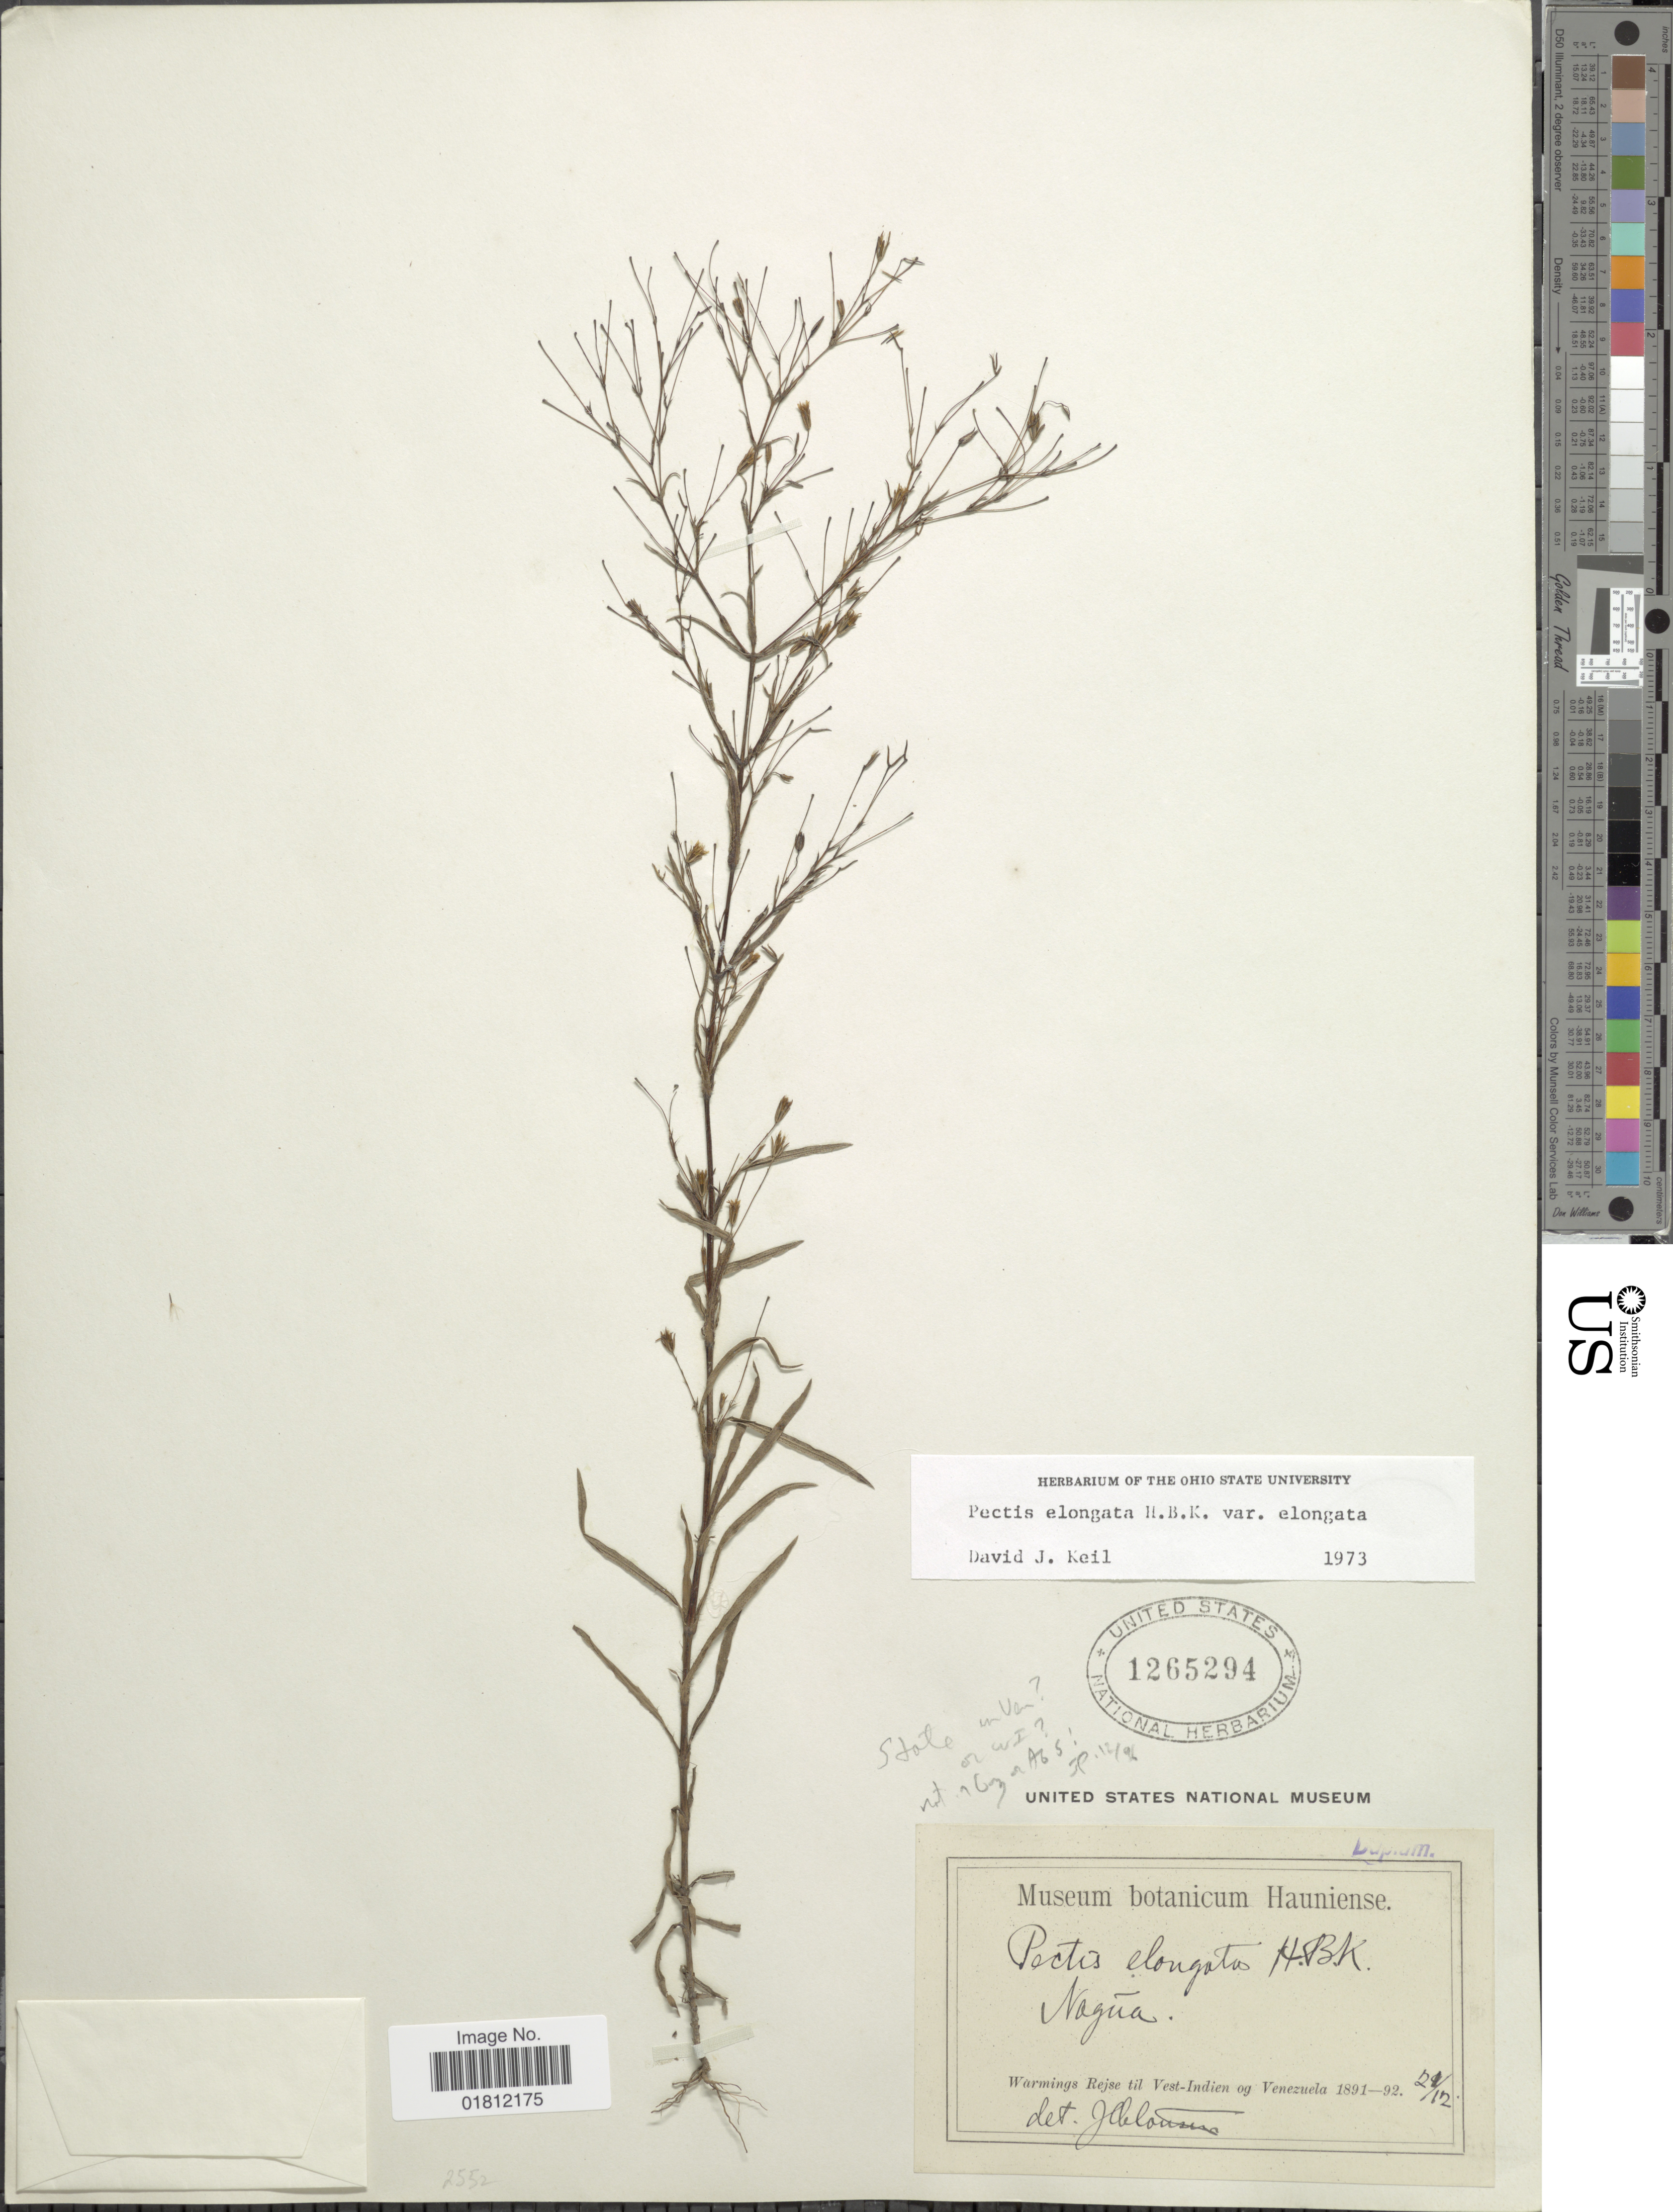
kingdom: Plantae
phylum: Tracheophyta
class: Magnoliopsida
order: Asterales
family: Asteraceae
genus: Pectis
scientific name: Pectis elongata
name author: Kunth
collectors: -. Warmings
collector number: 21/12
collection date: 1891/1892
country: Venezuela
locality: Vest-Indien of Venezuela.Nagua.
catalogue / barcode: US 1265294